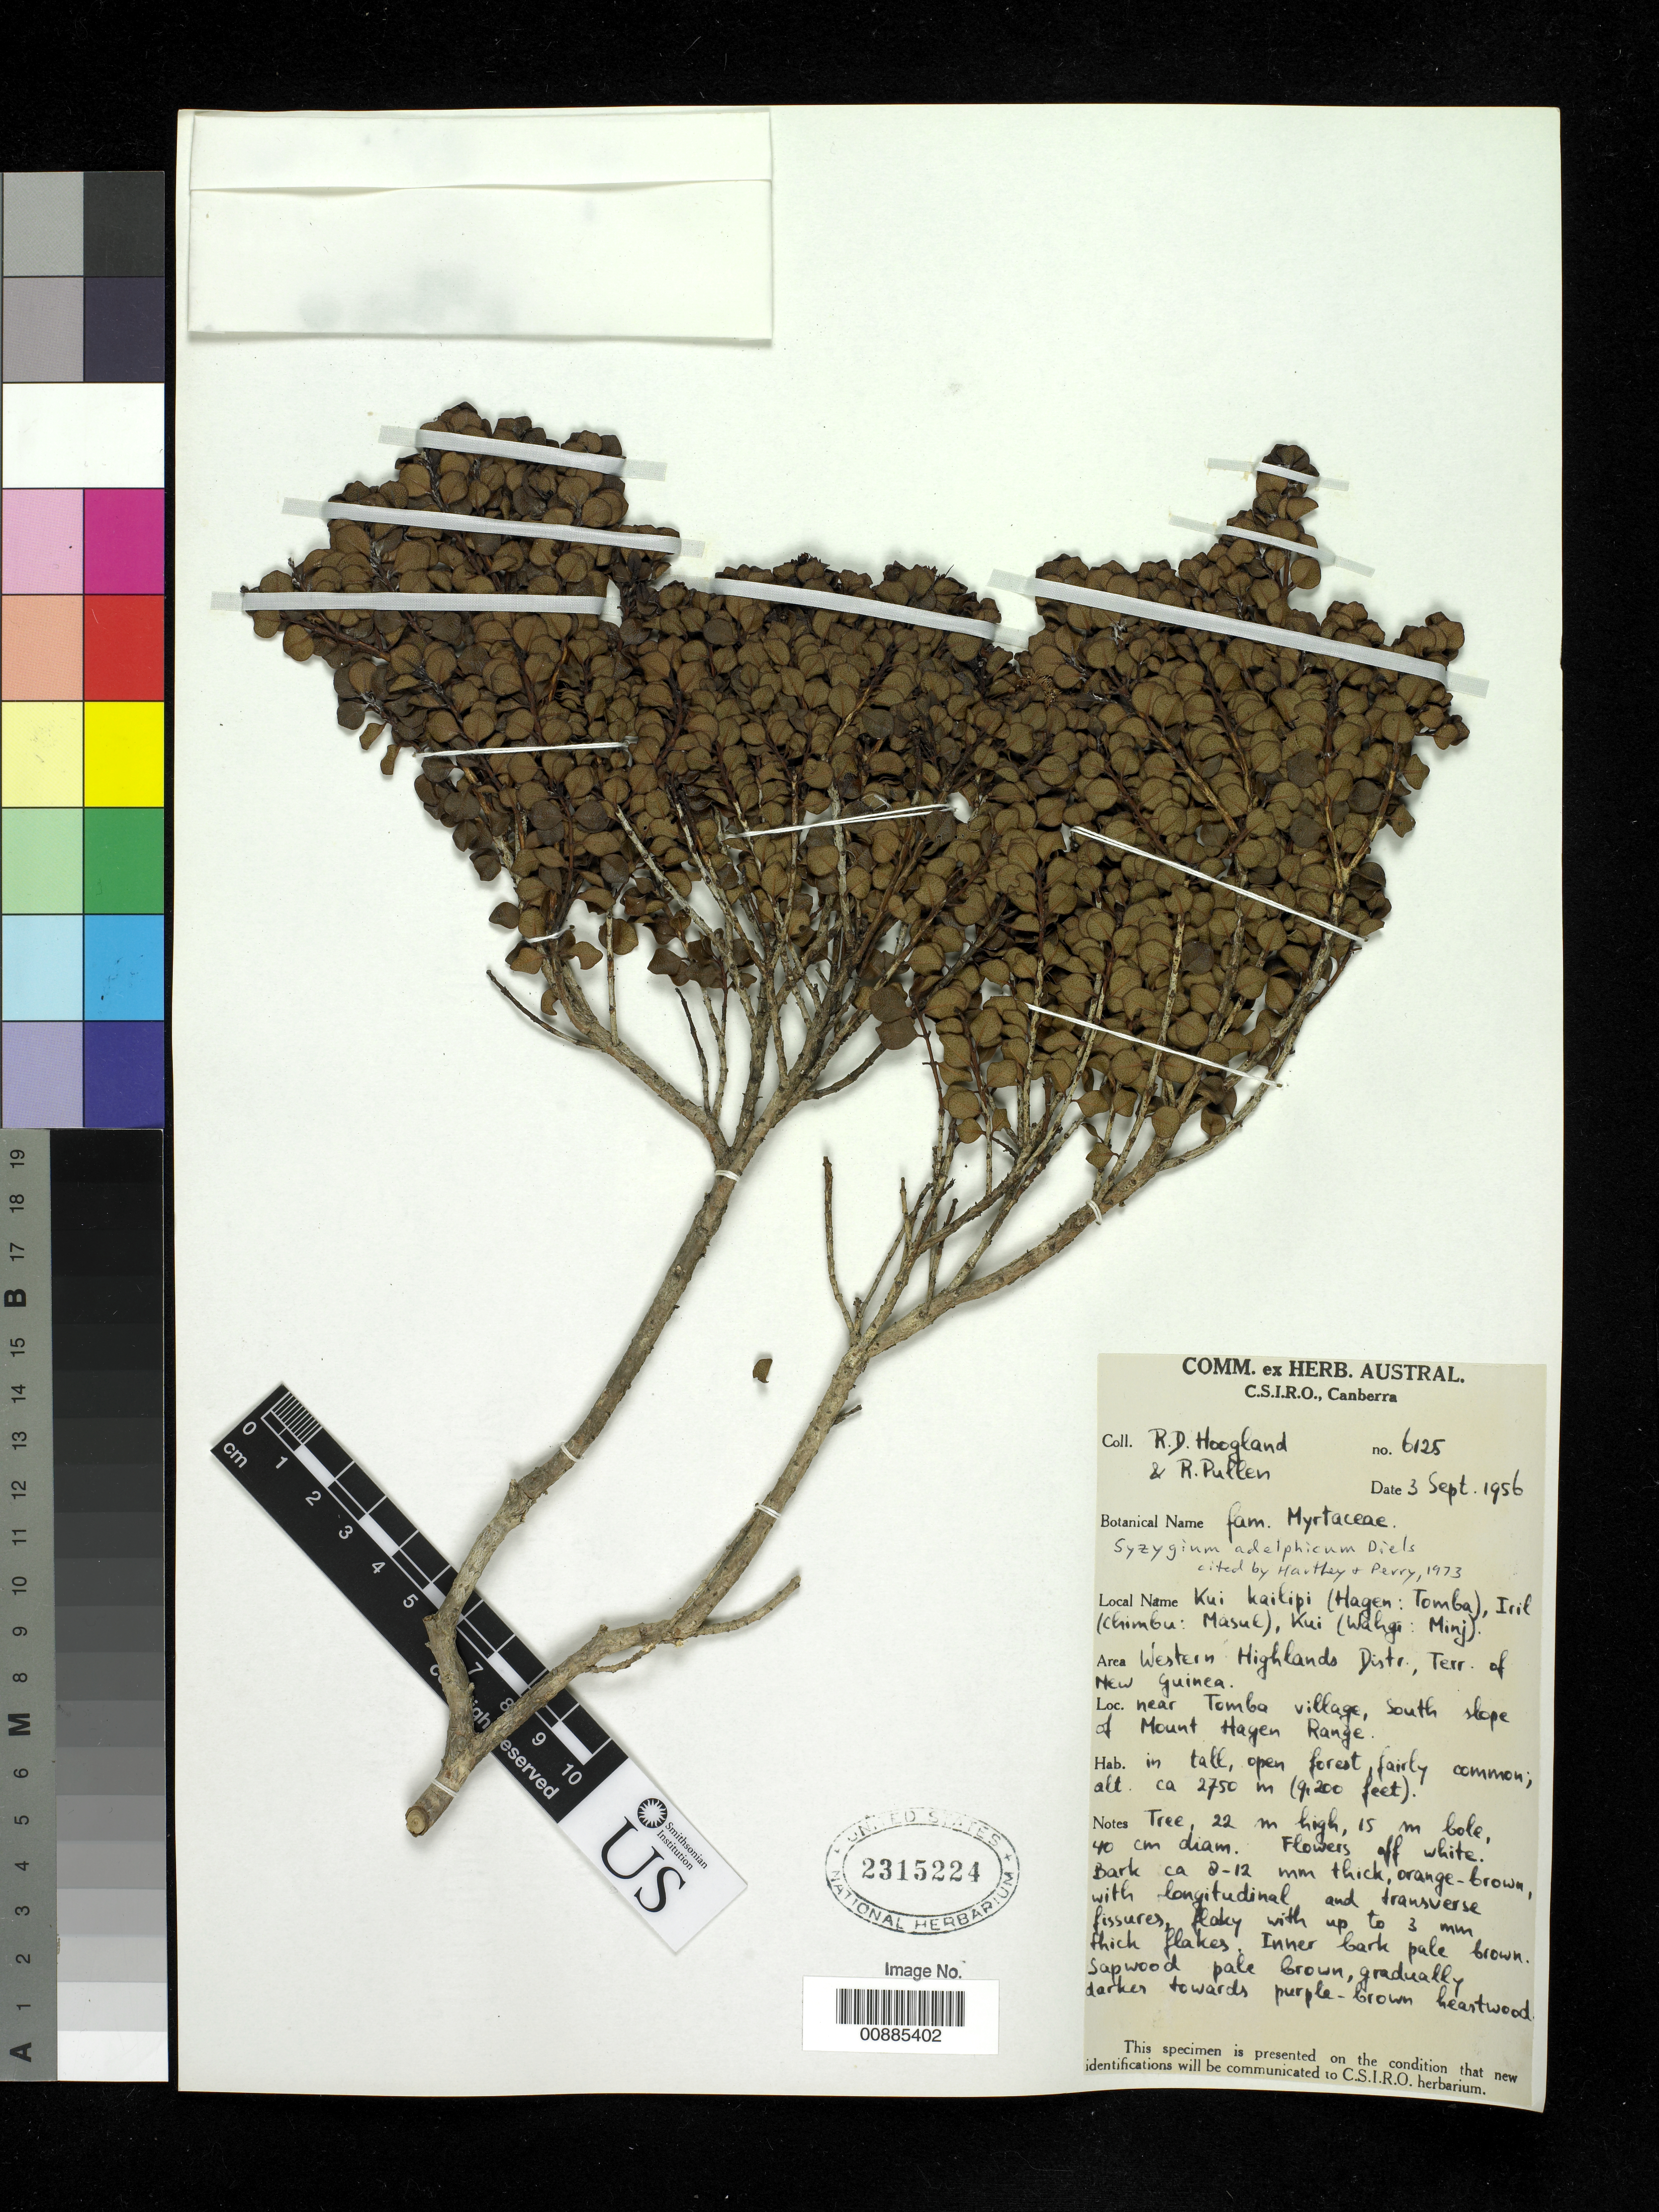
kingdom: Plantae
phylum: Tracheophyta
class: Magnoliopsida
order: Myrtales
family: Myrtaceae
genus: Syzygium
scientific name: Syzygium adelphicum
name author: Diels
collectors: R. D. Hoogland & R. Pullen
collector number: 6125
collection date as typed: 03 Sep 1956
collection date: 1956-09-03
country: Papua New Guinea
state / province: Western Highlands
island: New Guinea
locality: located near Tomba village, south slope of Mount Hagen Range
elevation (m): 2750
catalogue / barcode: US 2315224